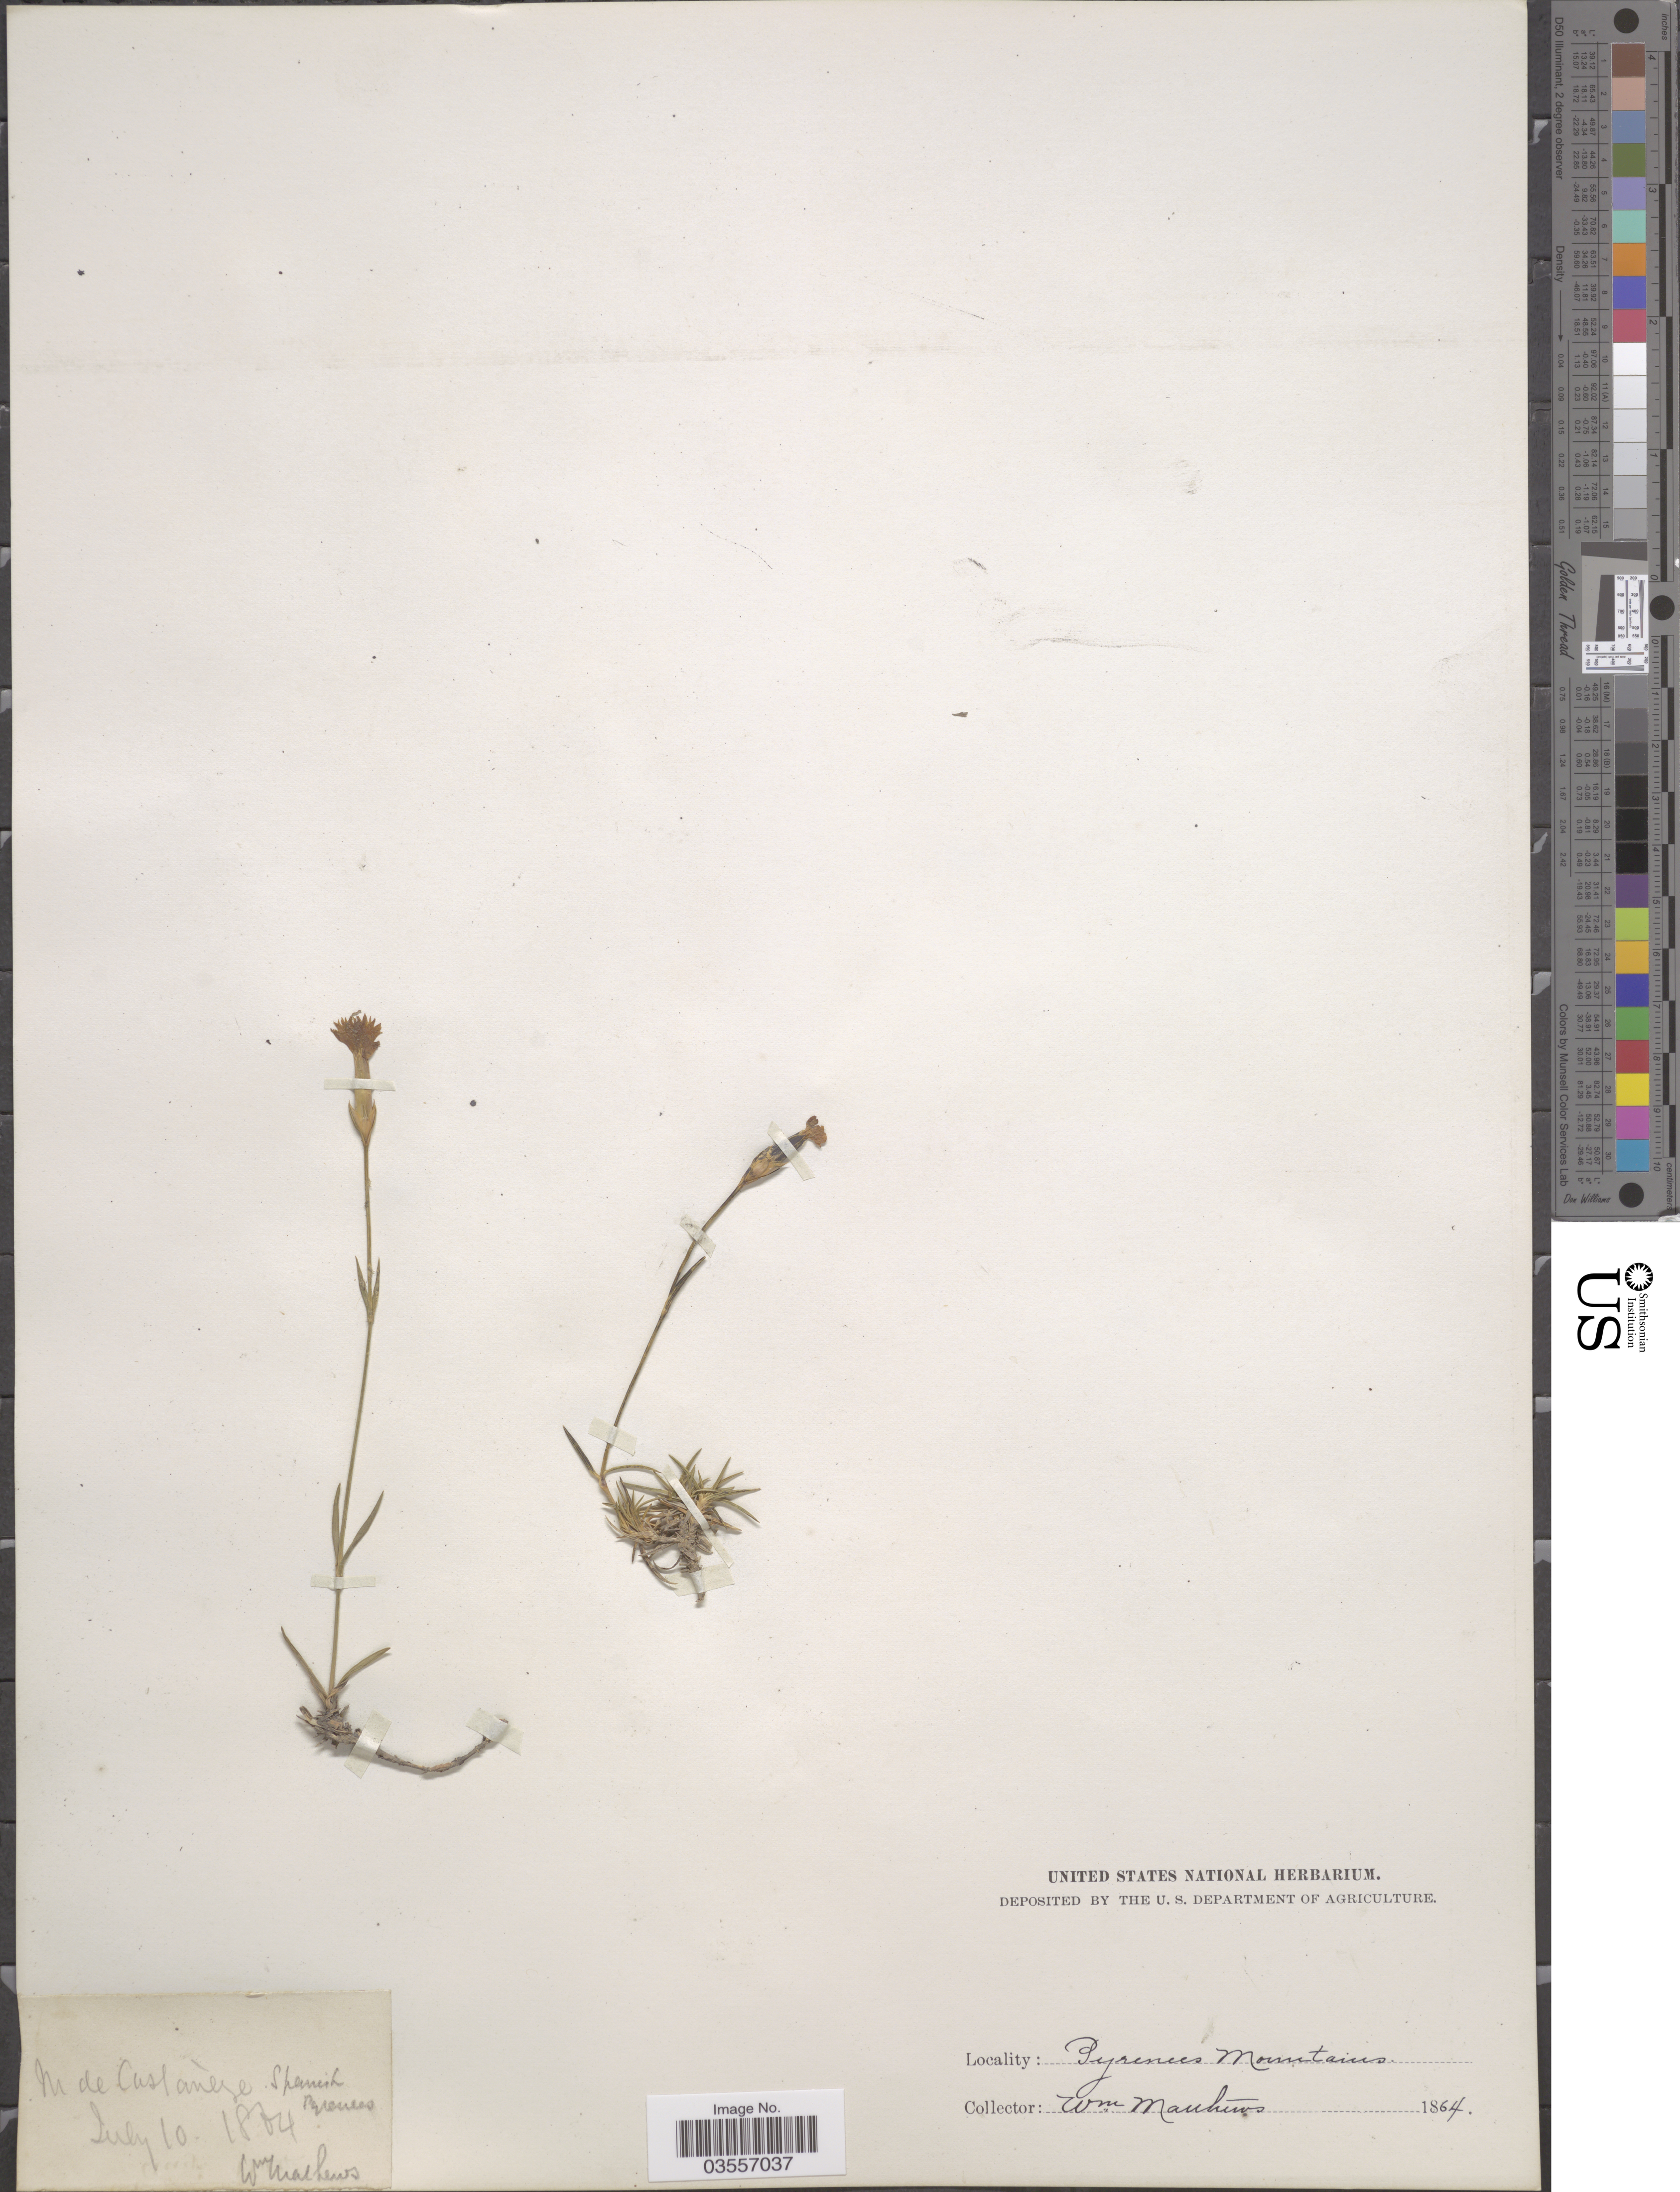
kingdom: Plantae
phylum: Tracheophyta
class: Magnoliopsida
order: Caryophyllales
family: Caryophyllaceae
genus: Dianthus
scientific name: Dianthus sp.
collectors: W. Matthews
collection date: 1864-07-10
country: Spain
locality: M de Castanese], Spanish Pyrenees. Pyrenees Mountains.